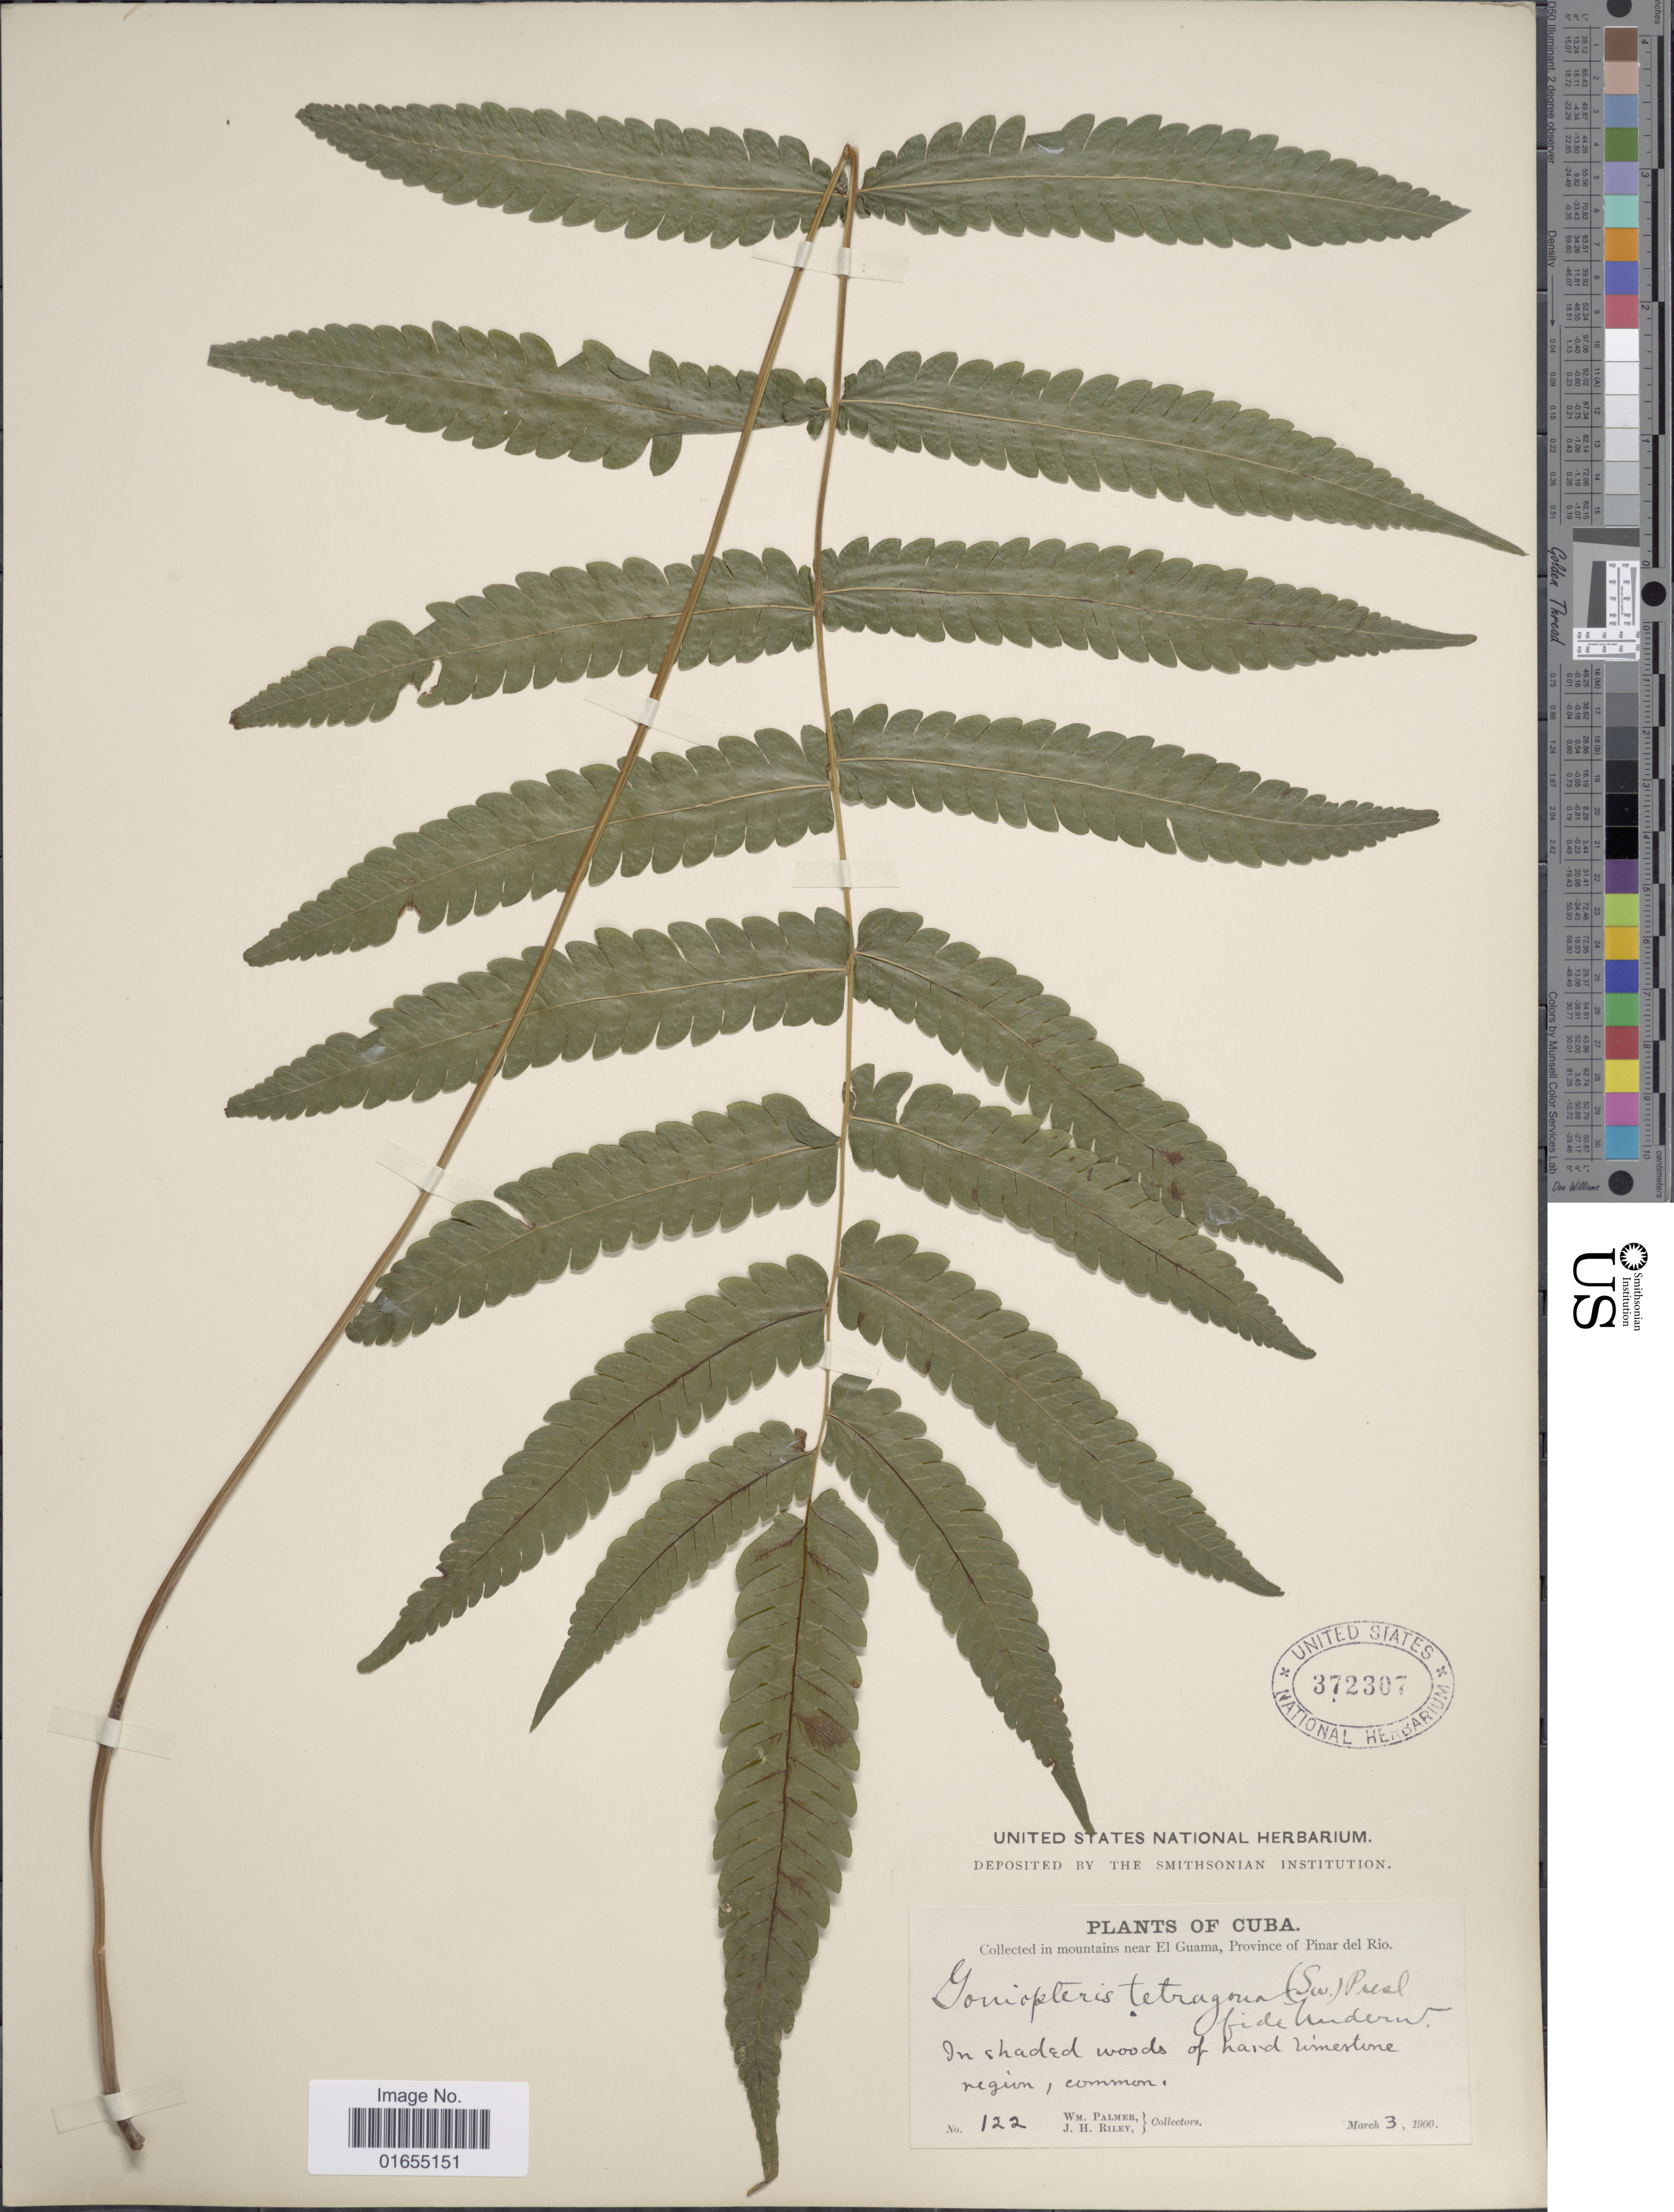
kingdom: Plantae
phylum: Tracheophyta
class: Polypodiopsida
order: Polypodiales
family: Thelypteridaceae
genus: Goniopteris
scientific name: Goniopteris subtetragona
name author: (Link) Vareschi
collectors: W. Palmer & J. H. Riley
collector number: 122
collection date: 1900-03-03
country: Cuba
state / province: Pinar del Río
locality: Mountains near El Guama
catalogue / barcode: US 372307